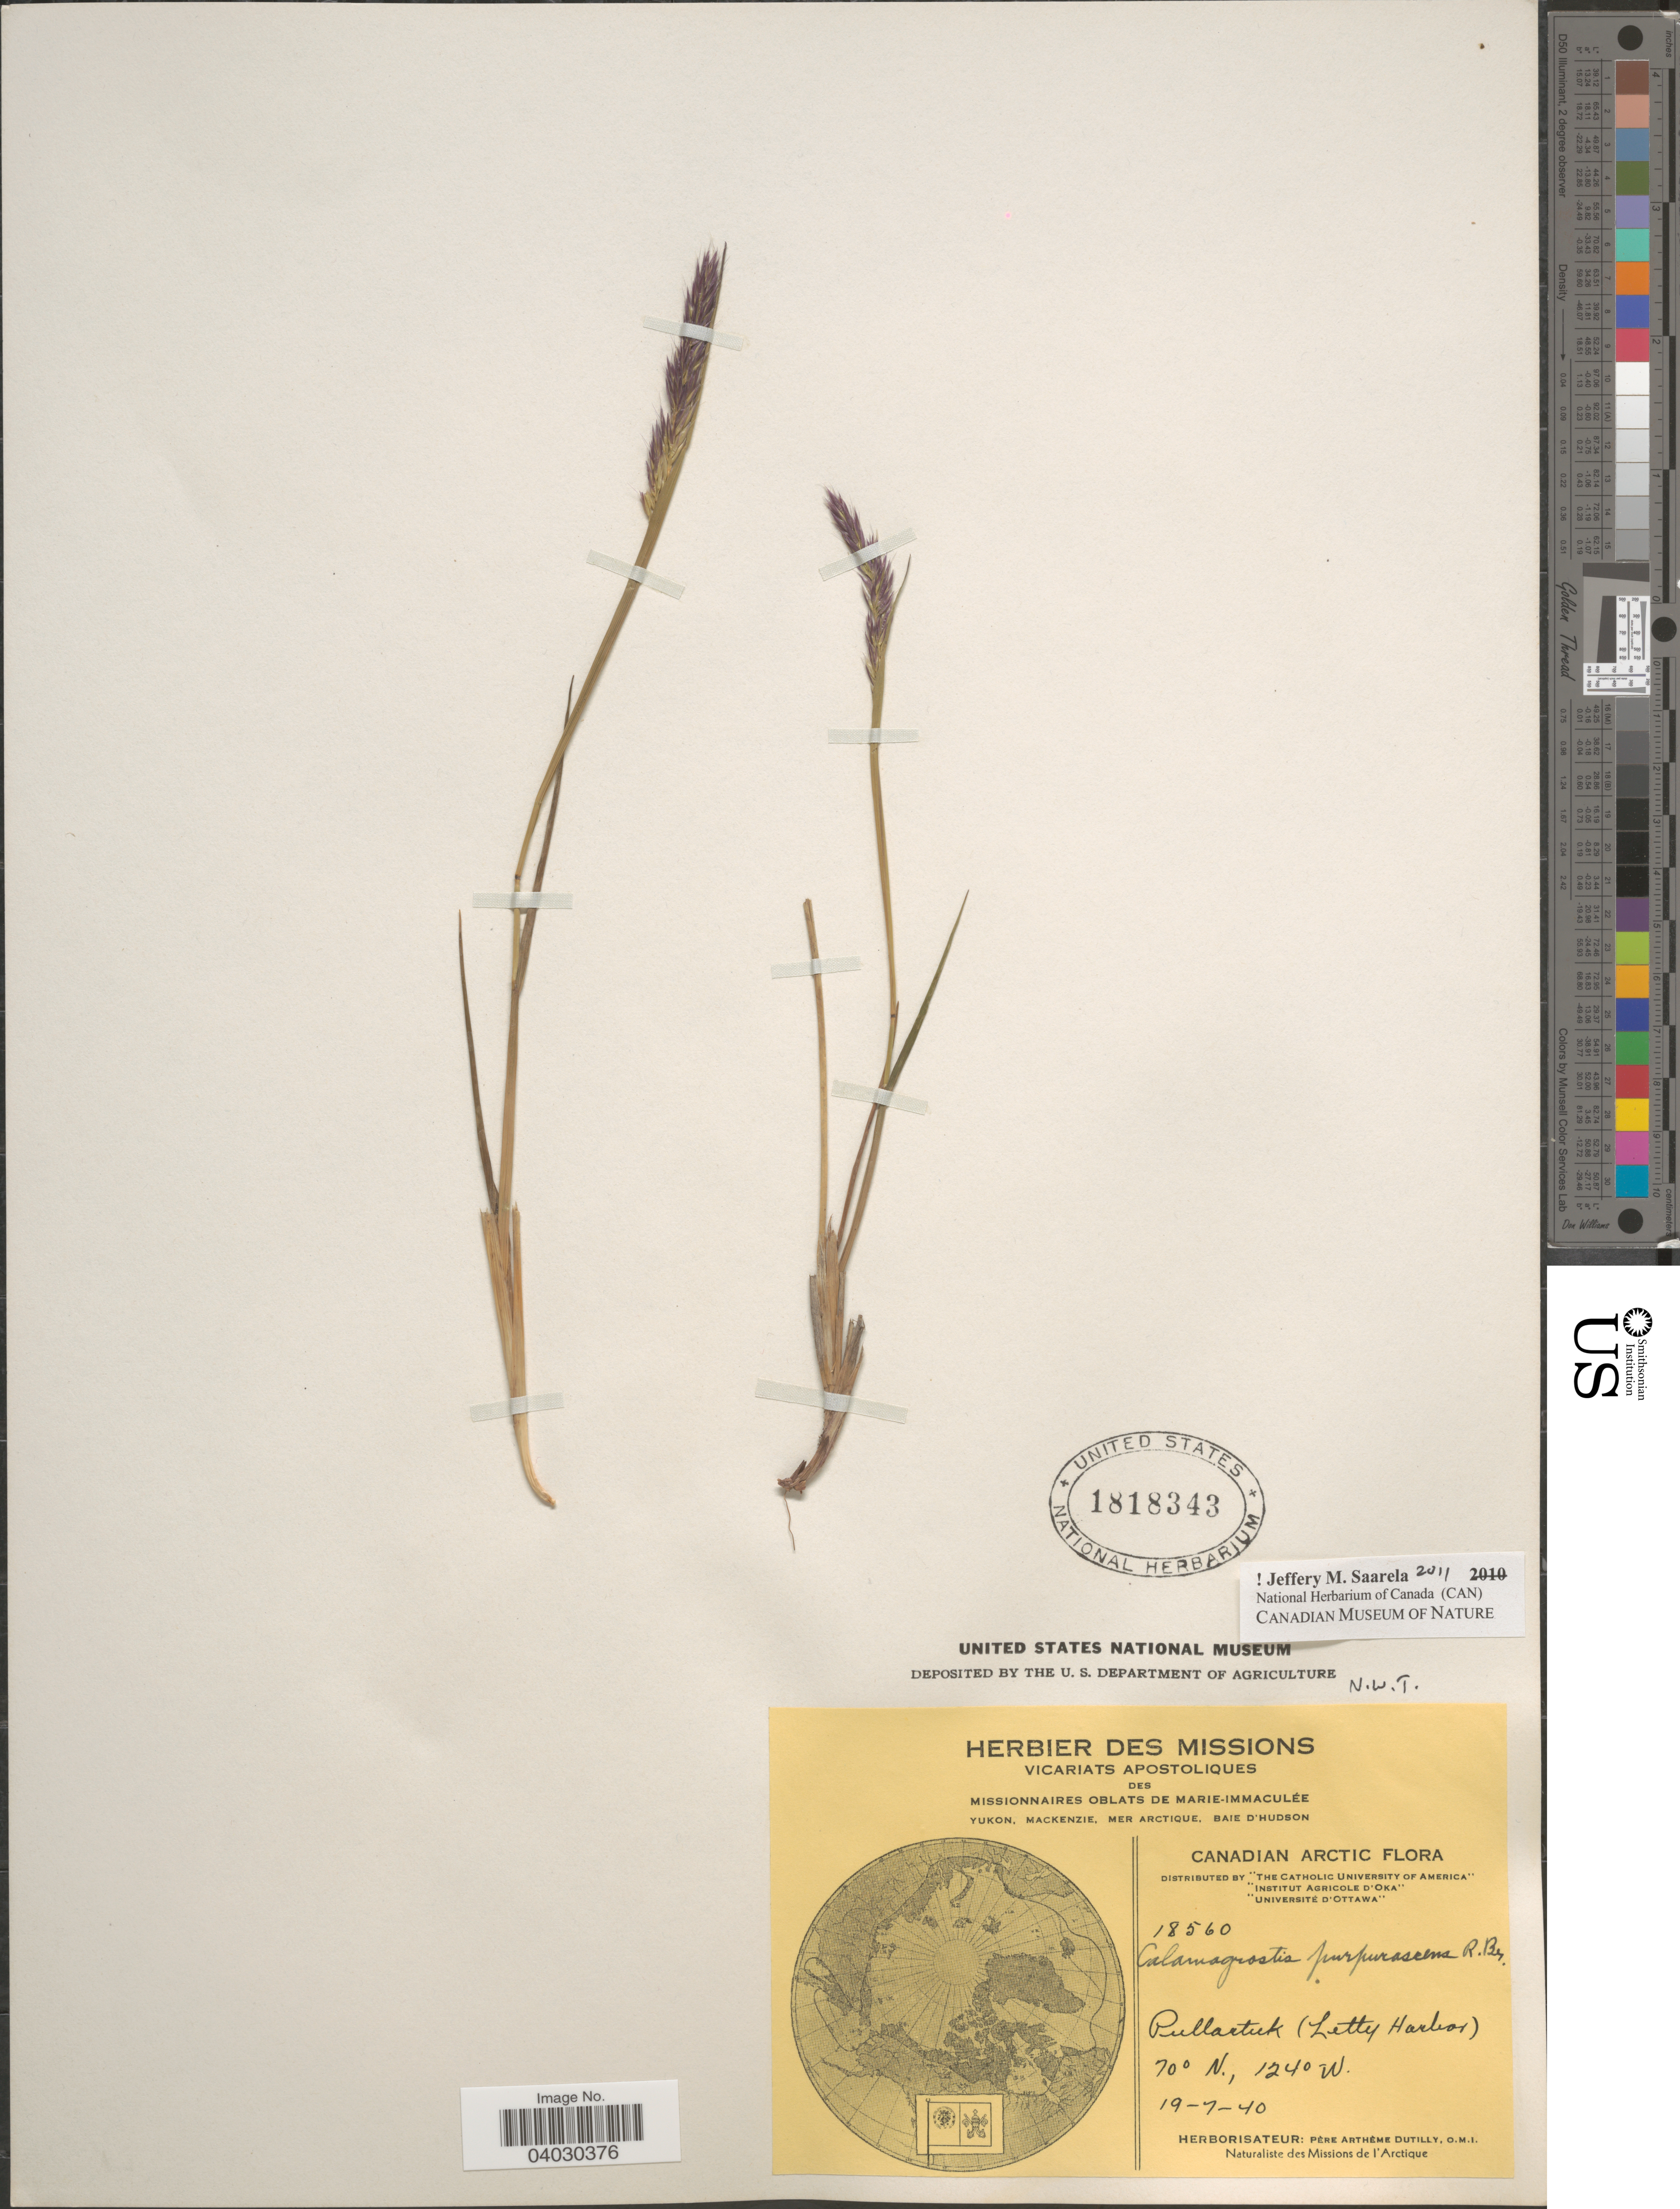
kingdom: Plantae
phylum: Tracheophyta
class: Liliopsida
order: Poales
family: Poaceae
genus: Calamagrostis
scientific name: Calamagrostis purpurascens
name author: R. Br.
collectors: ex Herb. Pêre Arthême Dutilly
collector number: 18560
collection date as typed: Transcribed d/m/y: 19/7/40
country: Canada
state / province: Northwest Territories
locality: Canadian Arctic. Pullartuk (Letty Harbor).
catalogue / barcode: US 1818343